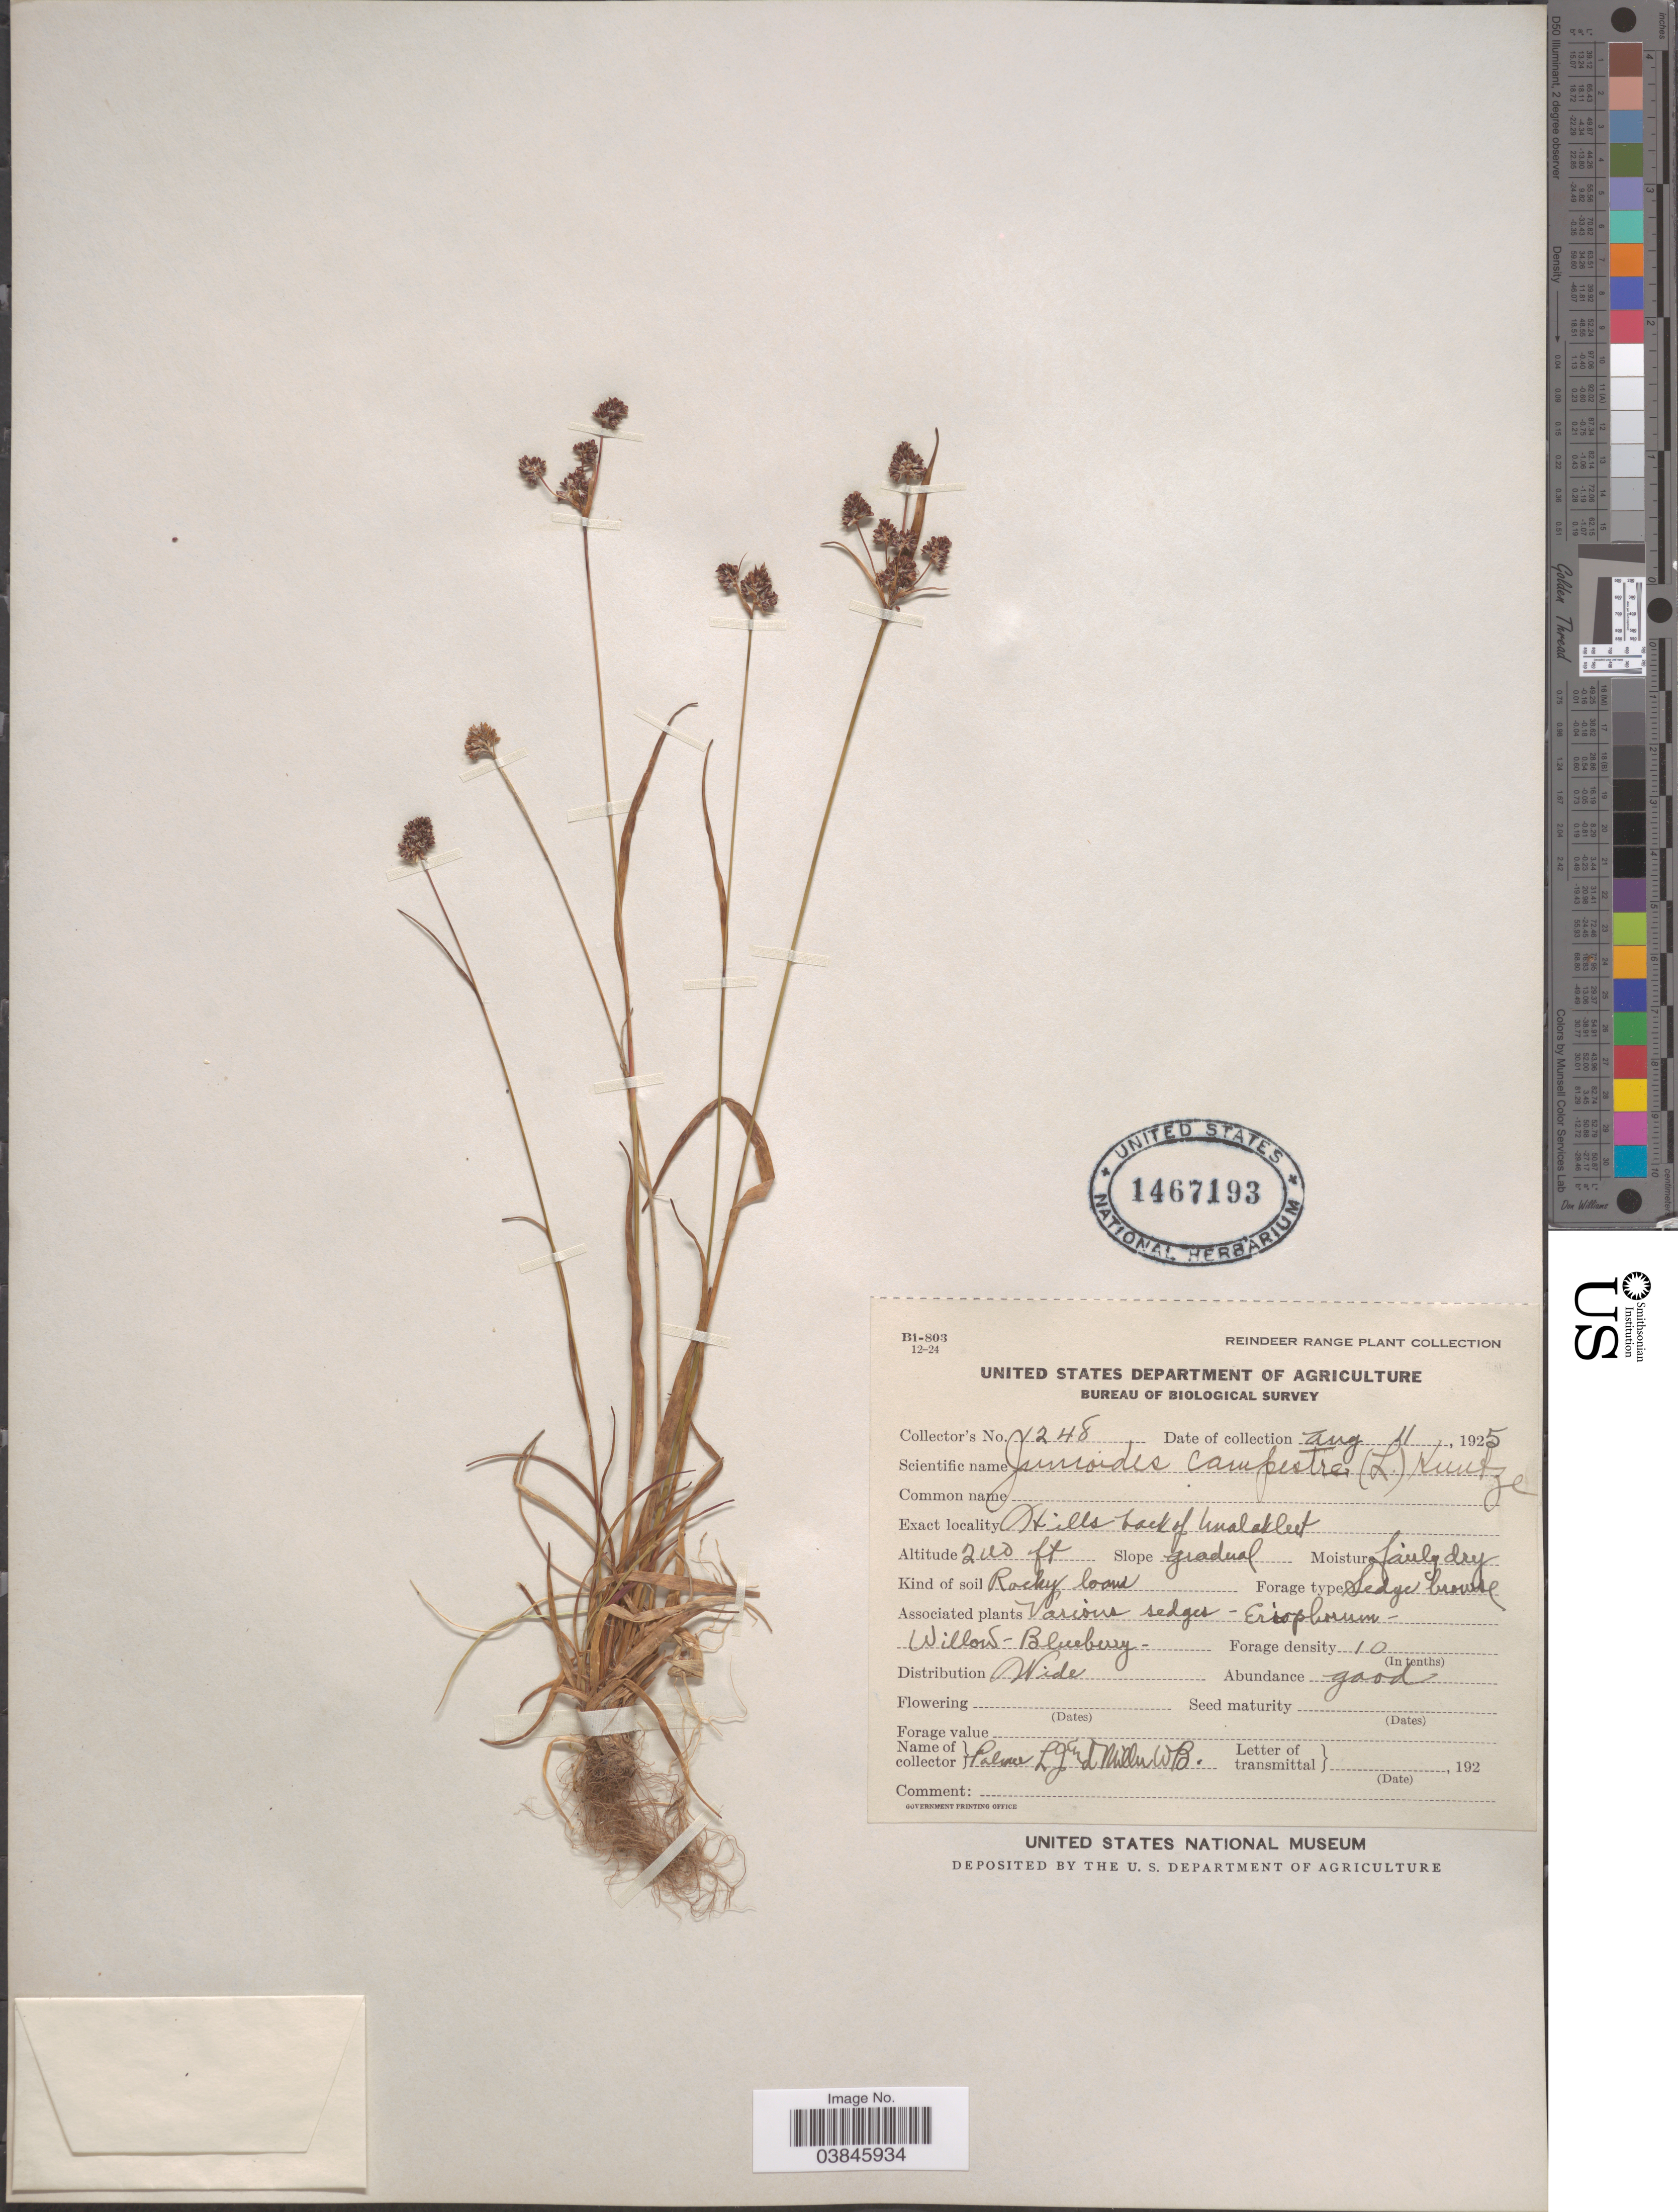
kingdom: Plantae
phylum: Tracheophyta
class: Liliopsida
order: Poales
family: Juncaceae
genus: Luzula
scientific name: Luzula multiflora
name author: (Ehrh.) Lej.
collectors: L. J. Palmer & W. Miller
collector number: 248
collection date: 1925-08-11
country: United States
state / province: Alaska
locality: Hills back of Unalakleet.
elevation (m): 640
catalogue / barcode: US 1467193